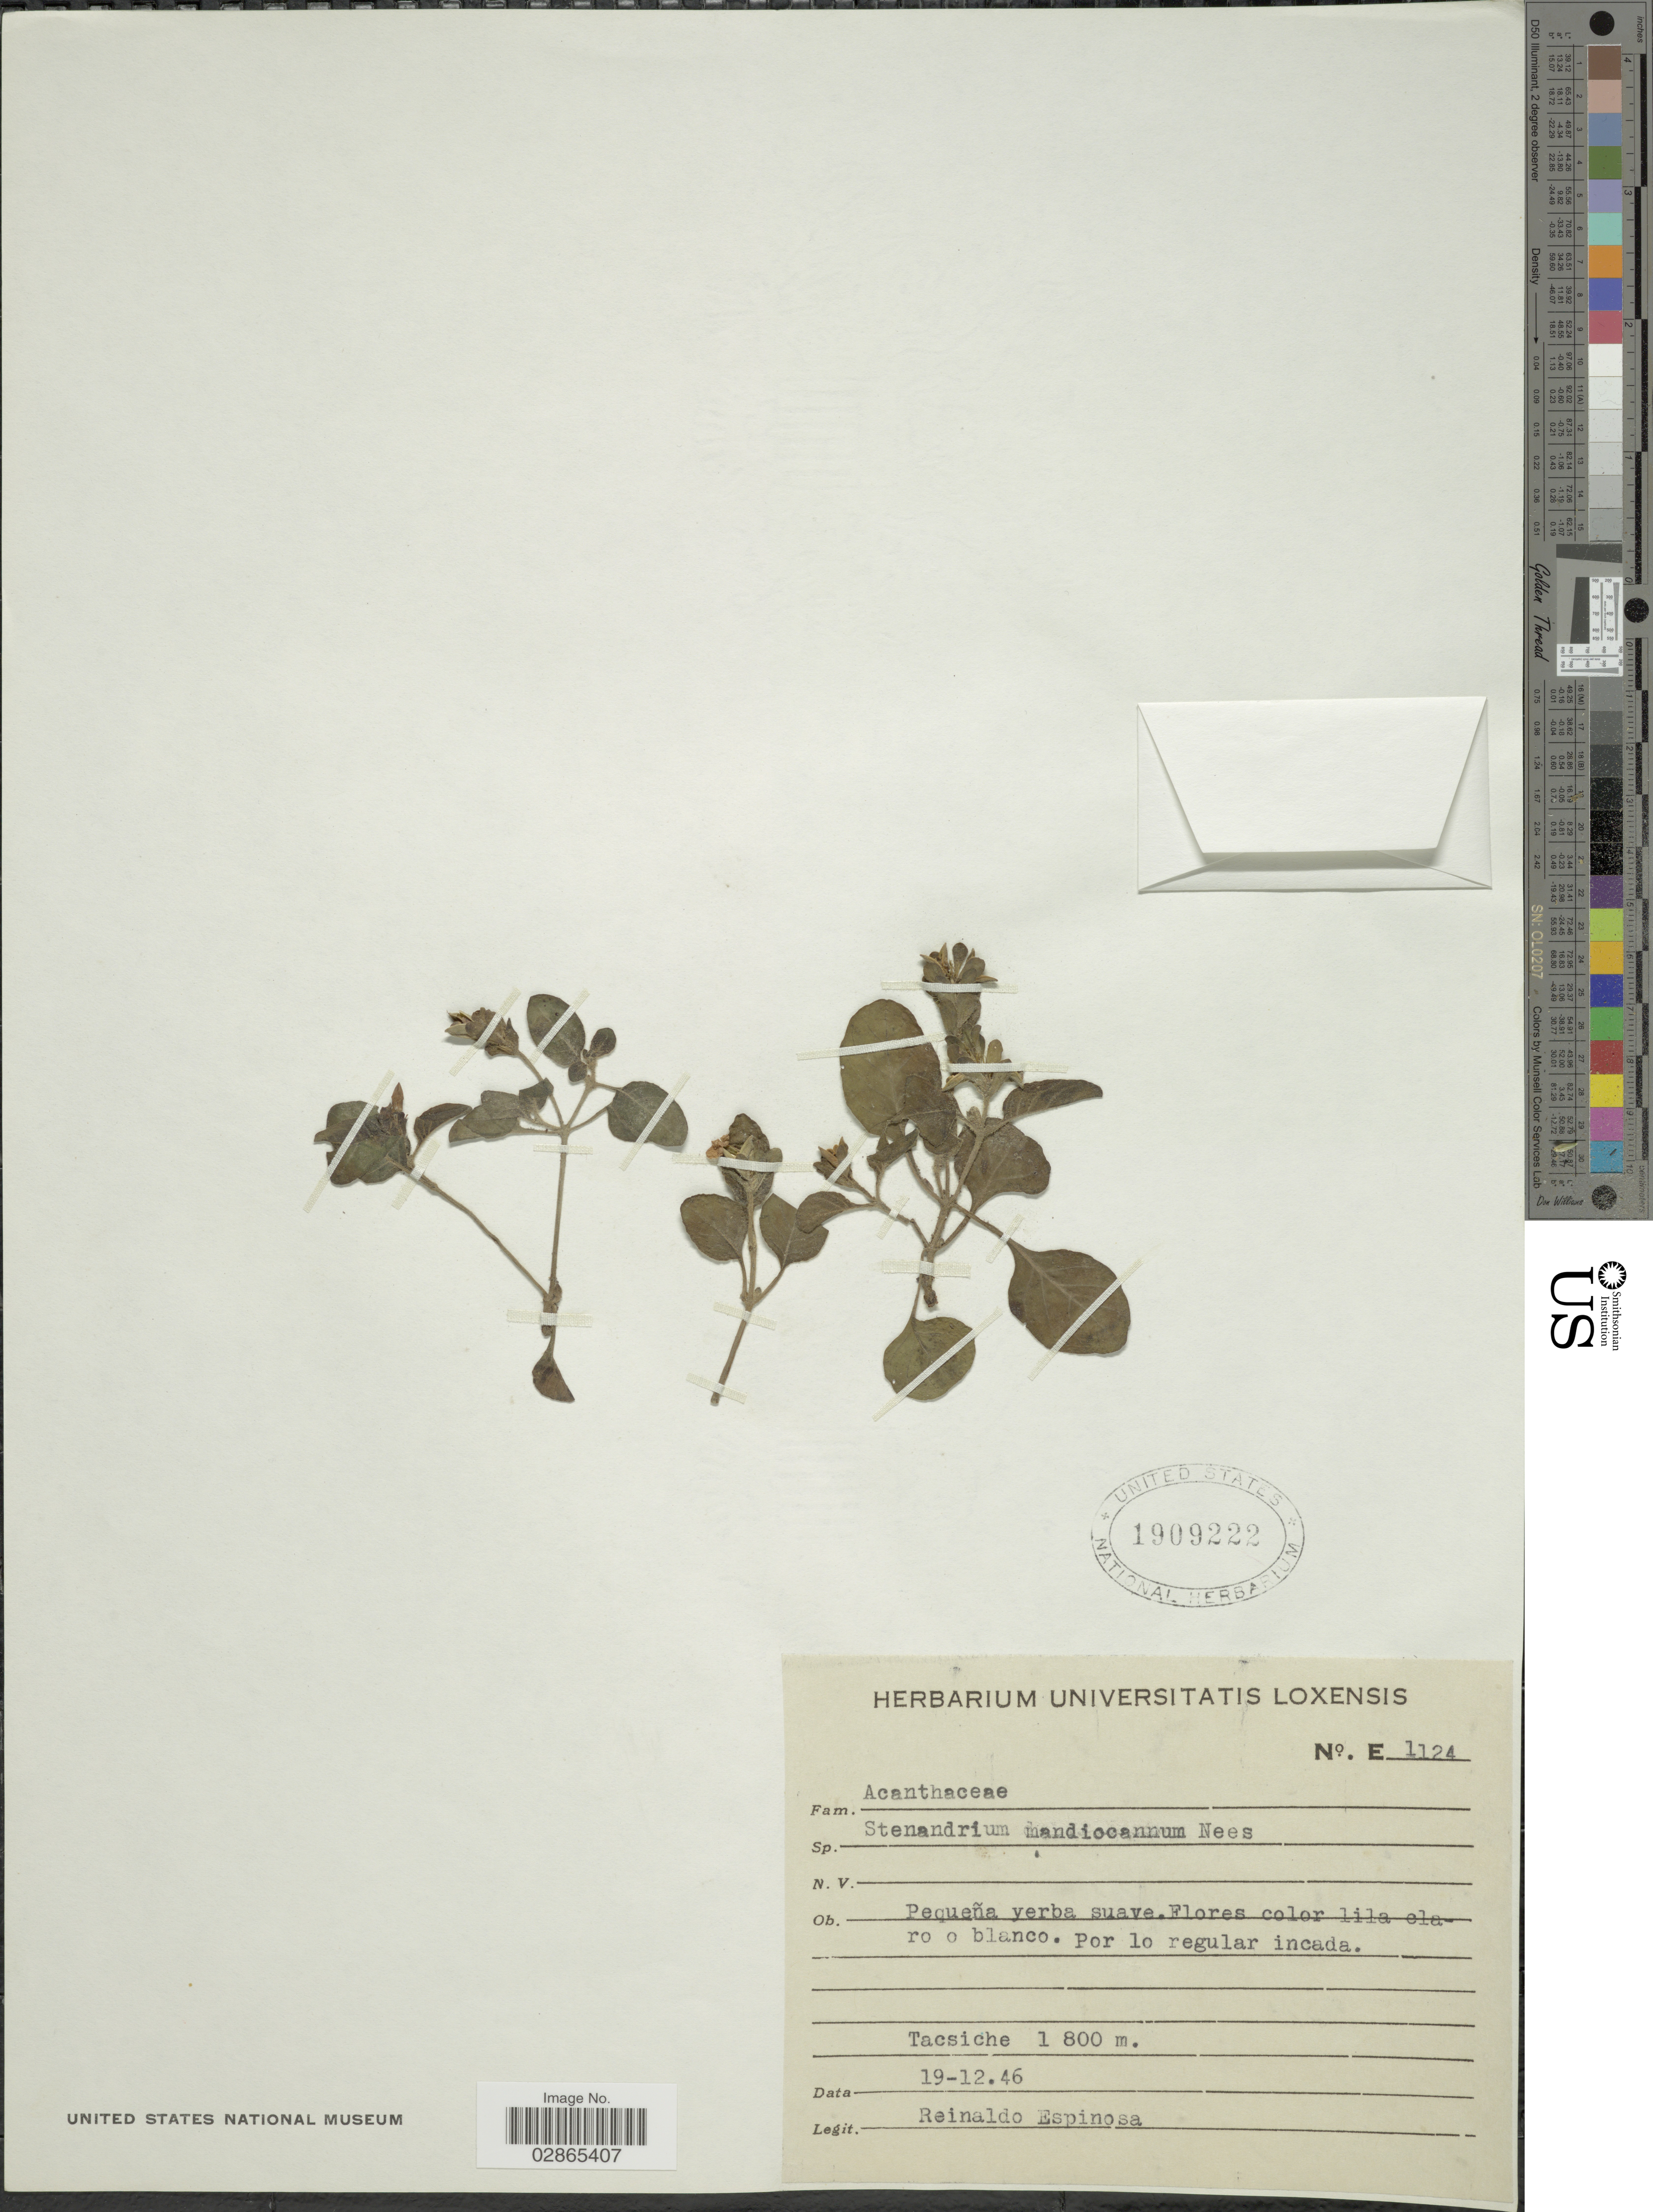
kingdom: Plantae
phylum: Tracheophyta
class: Magnoliopsida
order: Lamiales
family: Acanthaceae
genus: Stenandrium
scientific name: Stenandrium mandioccanum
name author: Nees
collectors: R. Espinosa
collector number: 1124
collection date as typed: Transcribed d/m/y: 19/12/46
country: Ecuador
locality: Tacsiche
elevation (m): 1800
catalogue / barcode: US 1909222